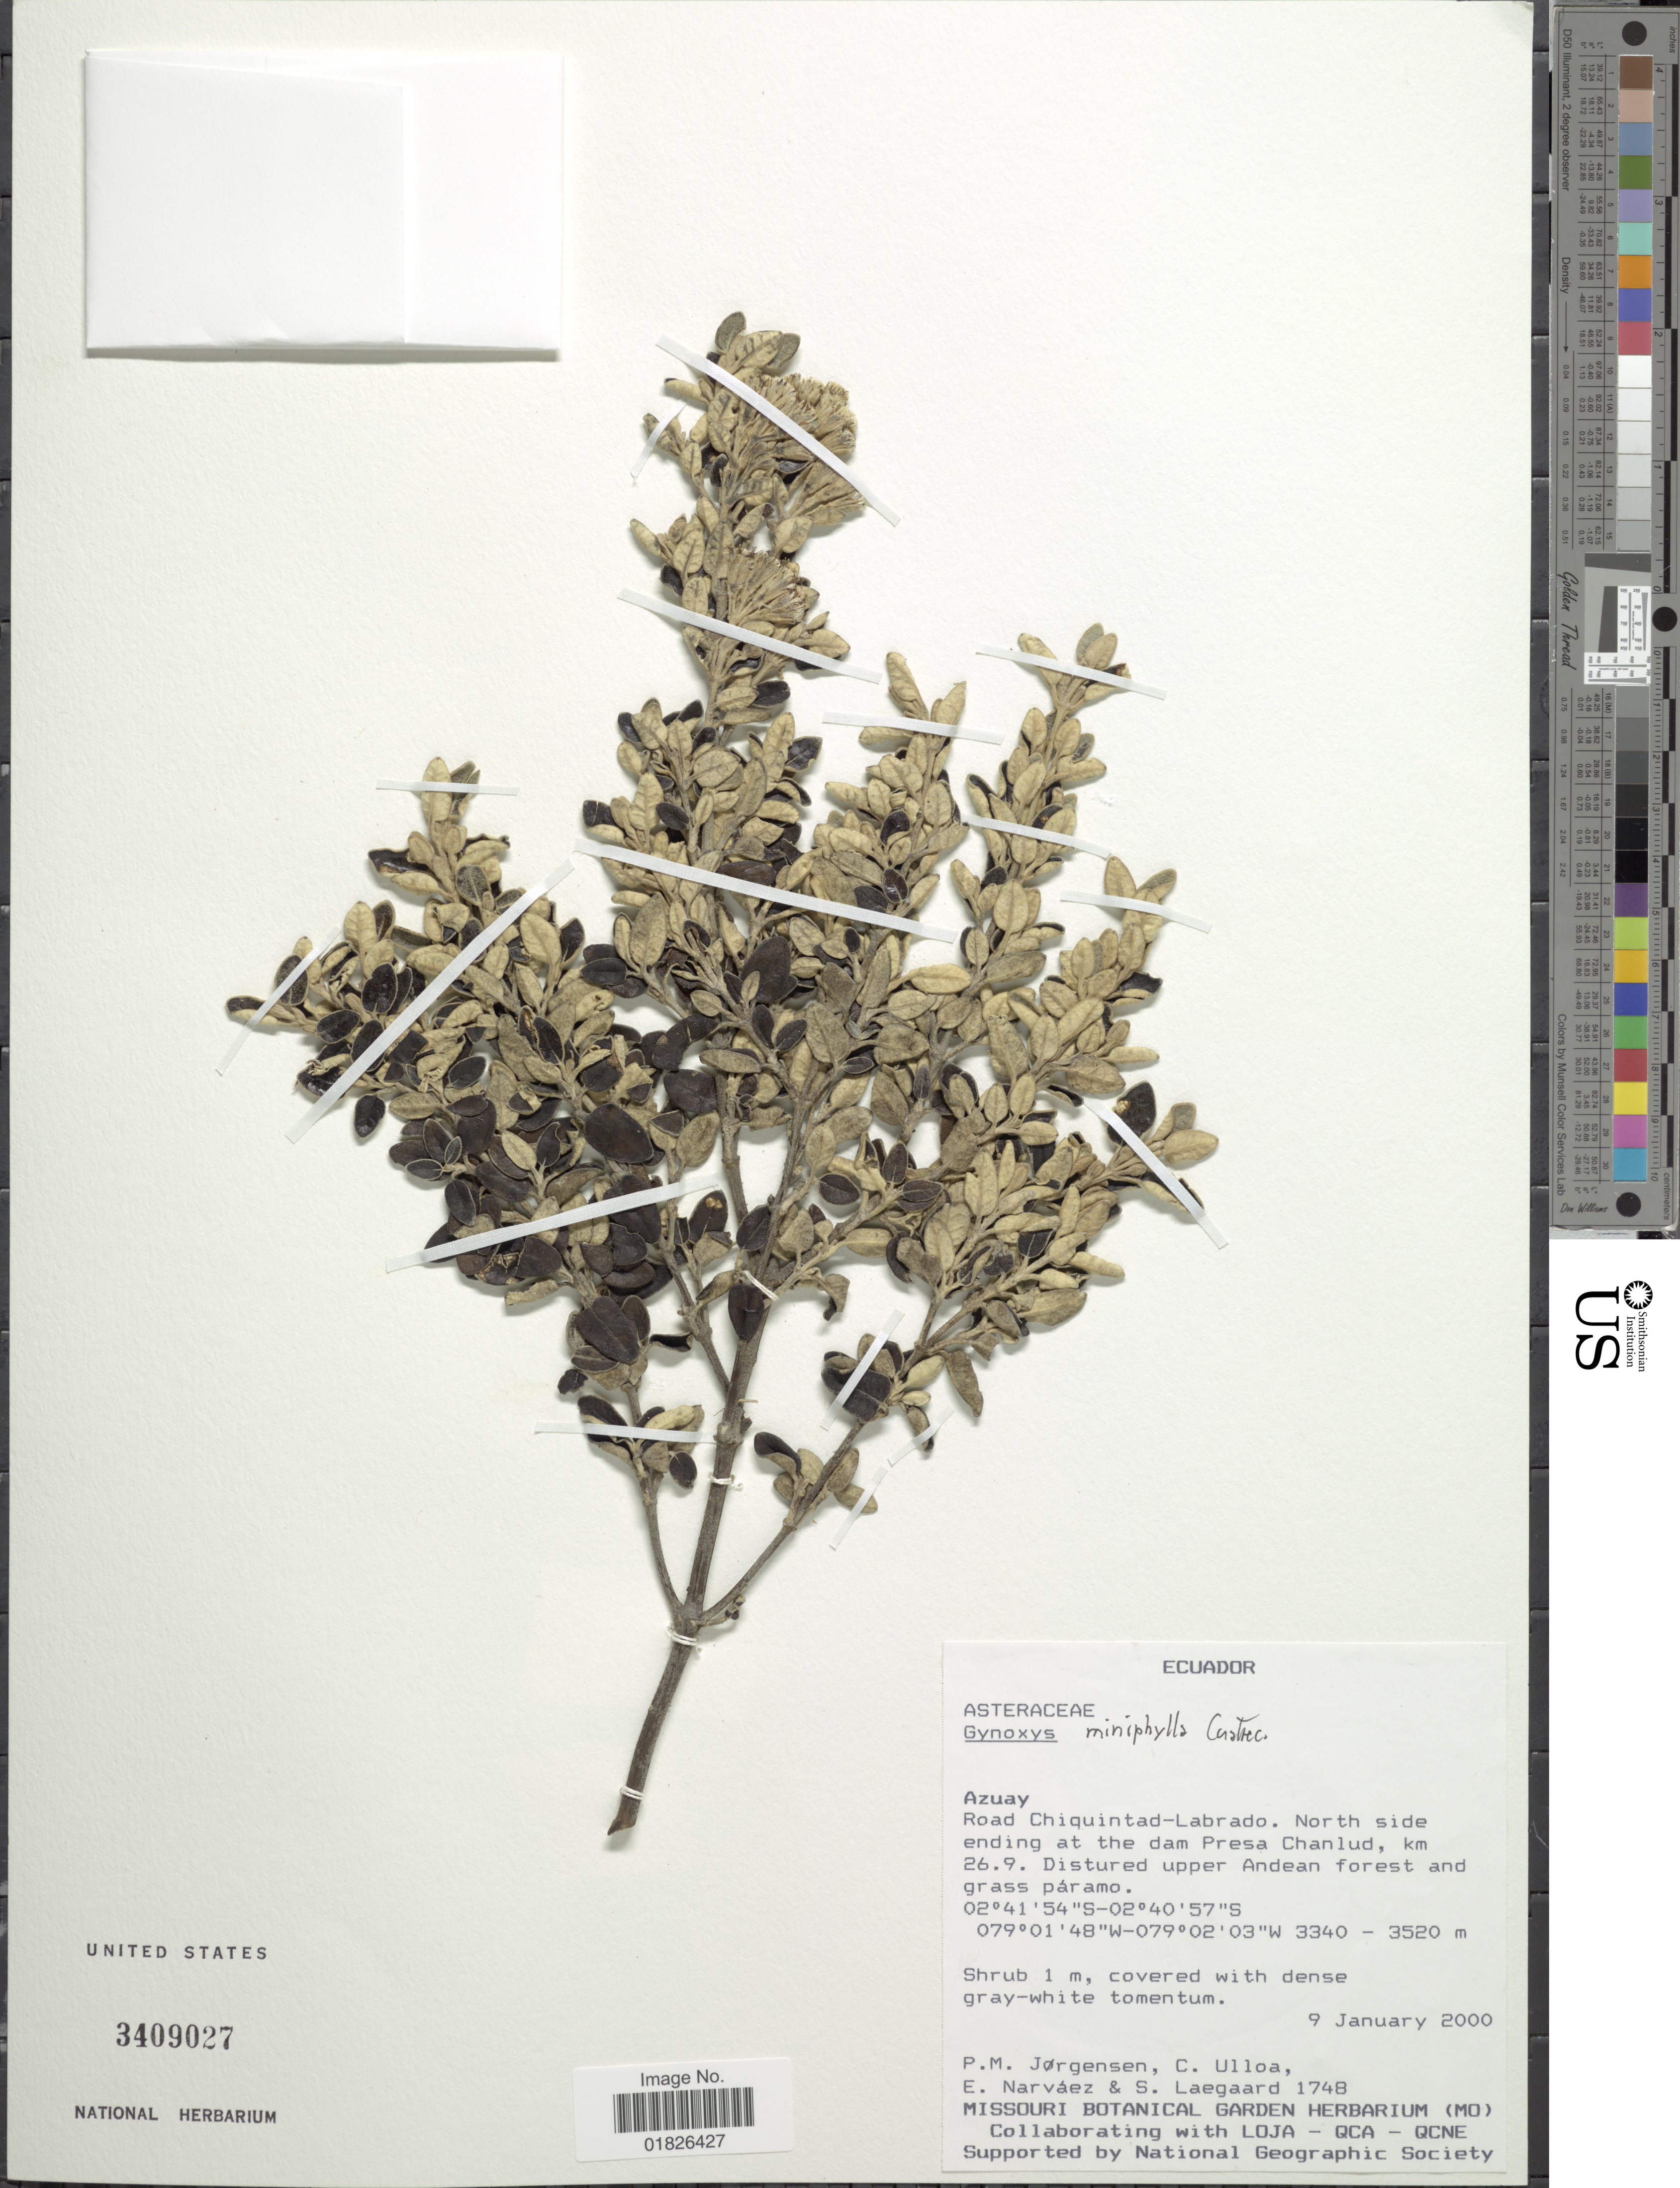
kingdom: Plantae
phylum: Tracheophyta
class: Magnoliopsida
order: Asterales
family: Asteraceae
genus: Gynoxys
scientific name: Gynoxys miniphylla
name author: Cuatrec.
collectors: P. Jørgensen, C. Ulloa, E. Narváez & S. Lægaard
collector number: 1748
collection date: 2000-01-09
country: Ecuador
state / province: Azuay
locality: Road Chiquintad-Labrado, north side ending at the dam Presa Chanlud, km 26.9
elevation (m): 3340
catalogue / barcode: US 3409027